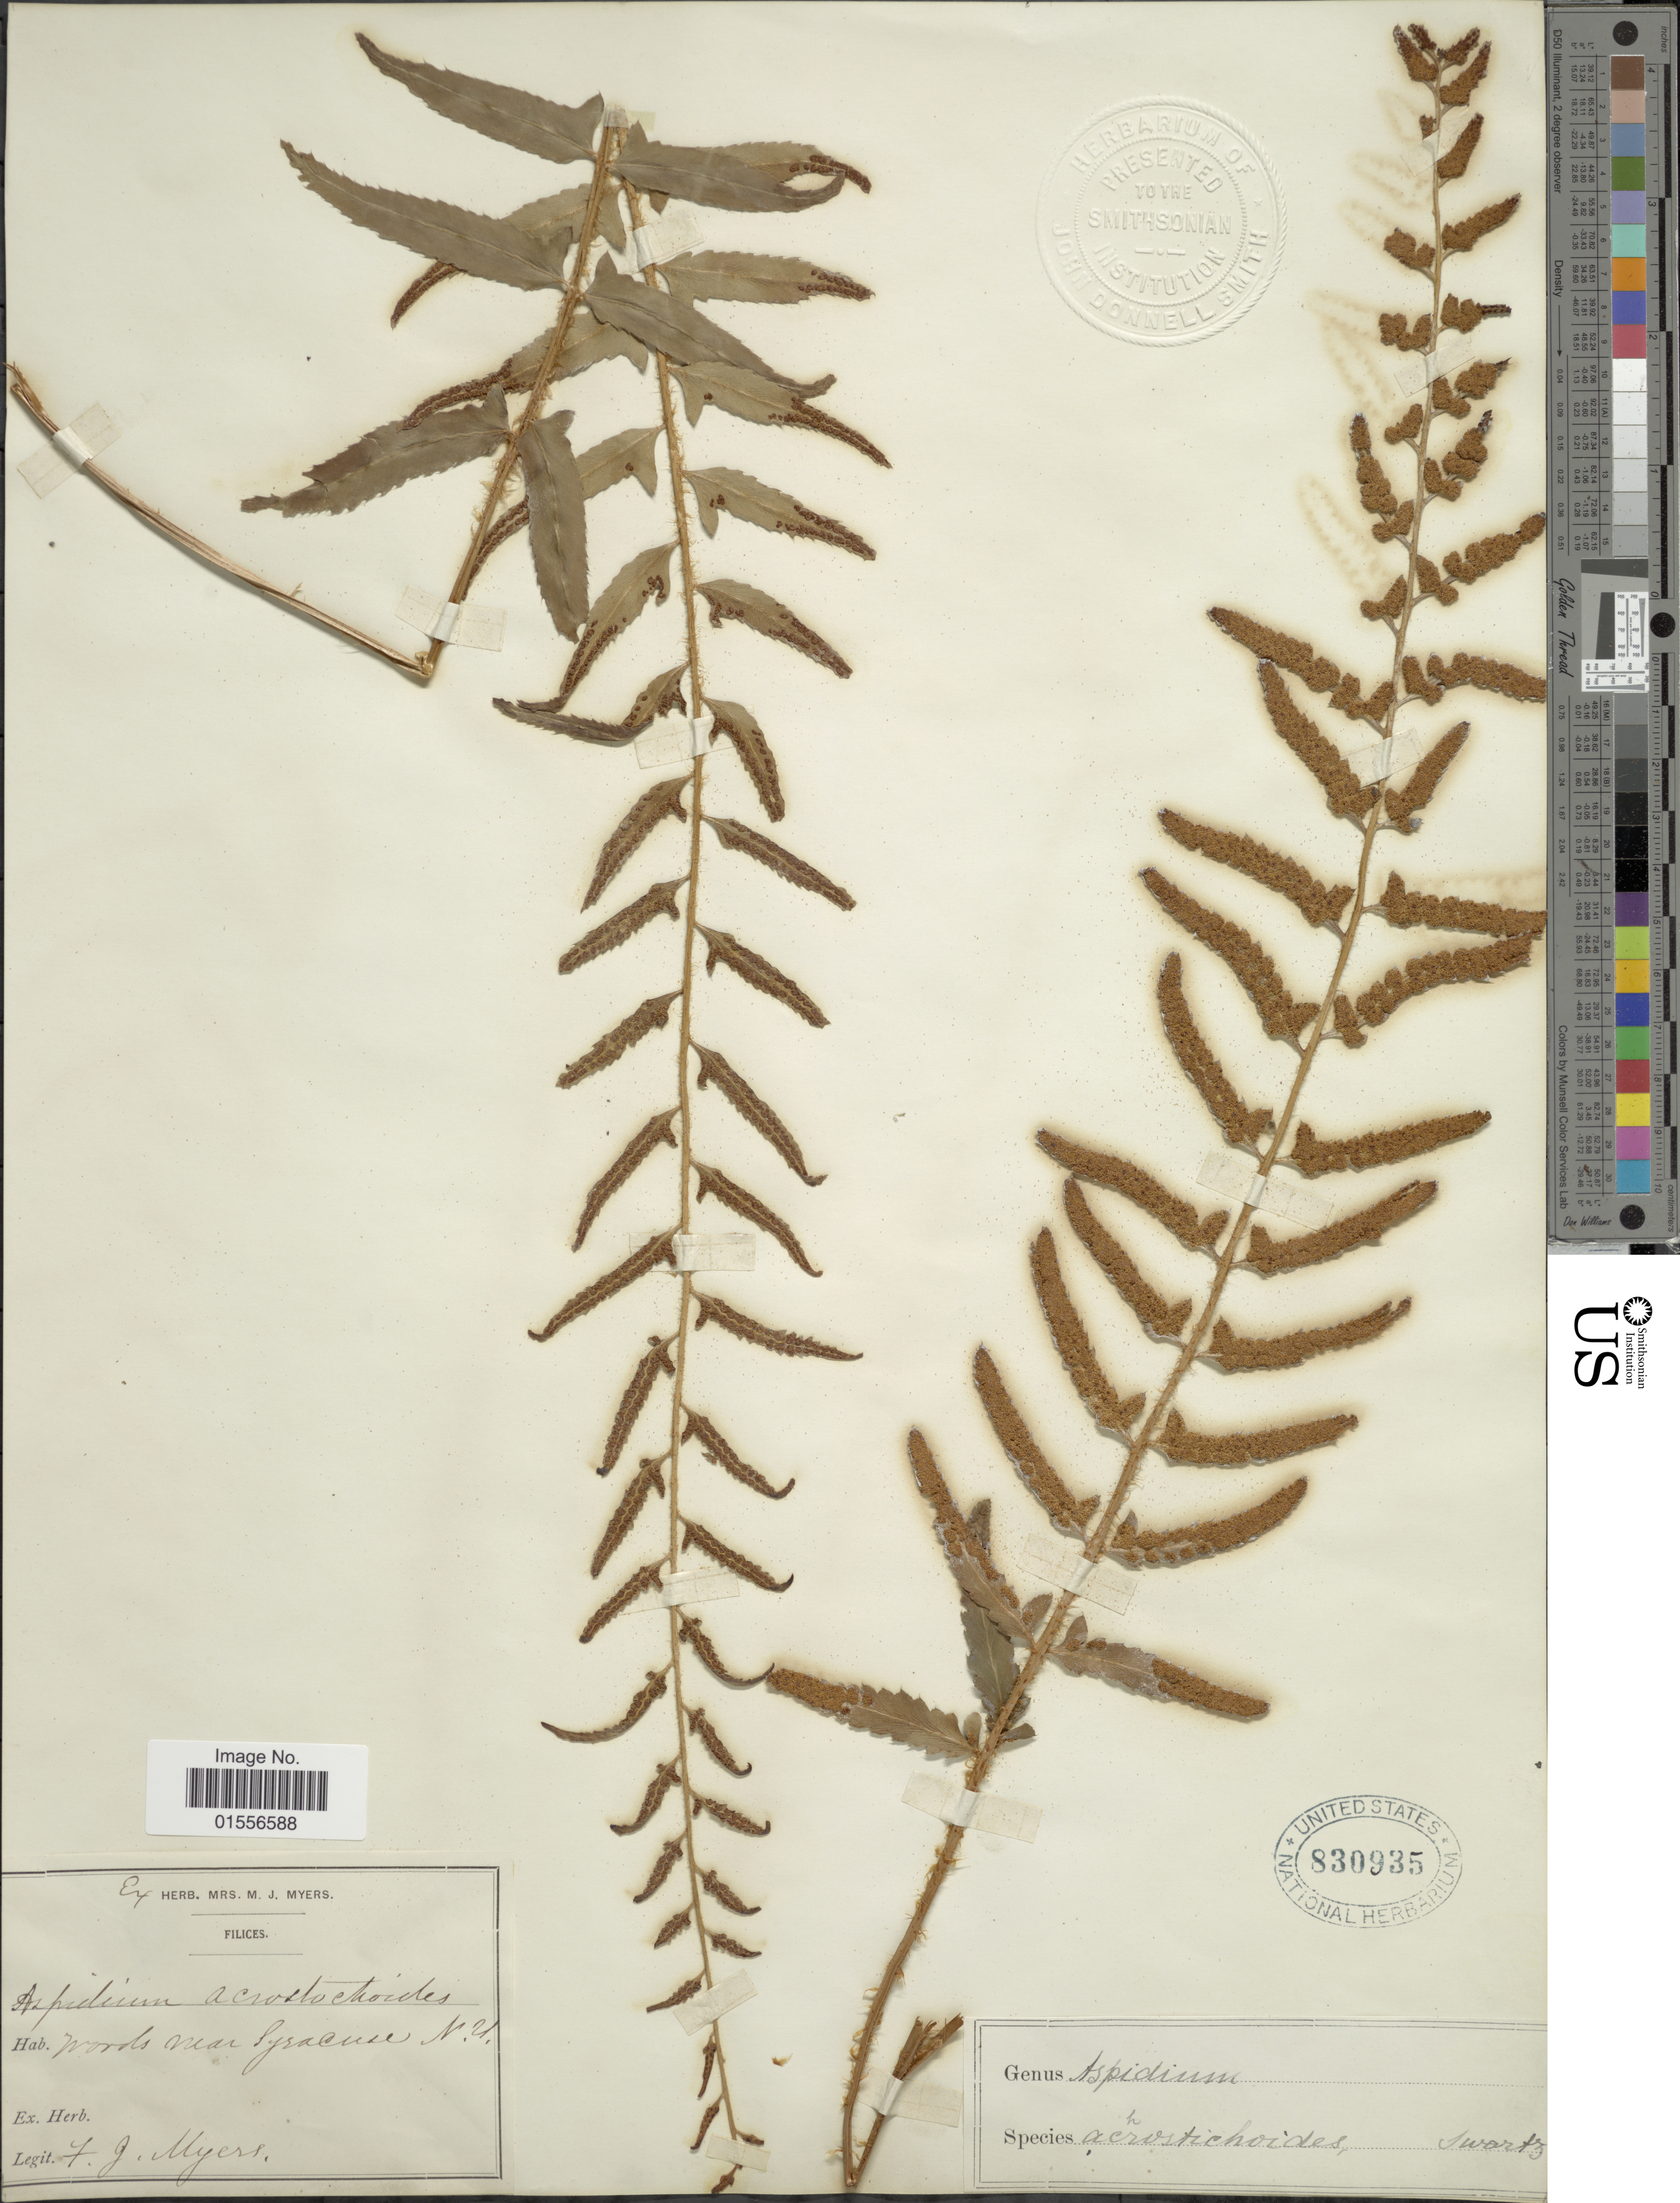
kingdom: Plantae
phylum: Tracheophyta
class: Polypodiopsida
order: Polypodiales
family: Dryopteridaceae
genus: Polystichum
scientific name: Polystichum acrostichoides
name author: (Michx.) Schott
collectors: F. Myers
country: United States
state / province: New York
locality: Woods near Syracuse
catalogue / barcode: US 830935